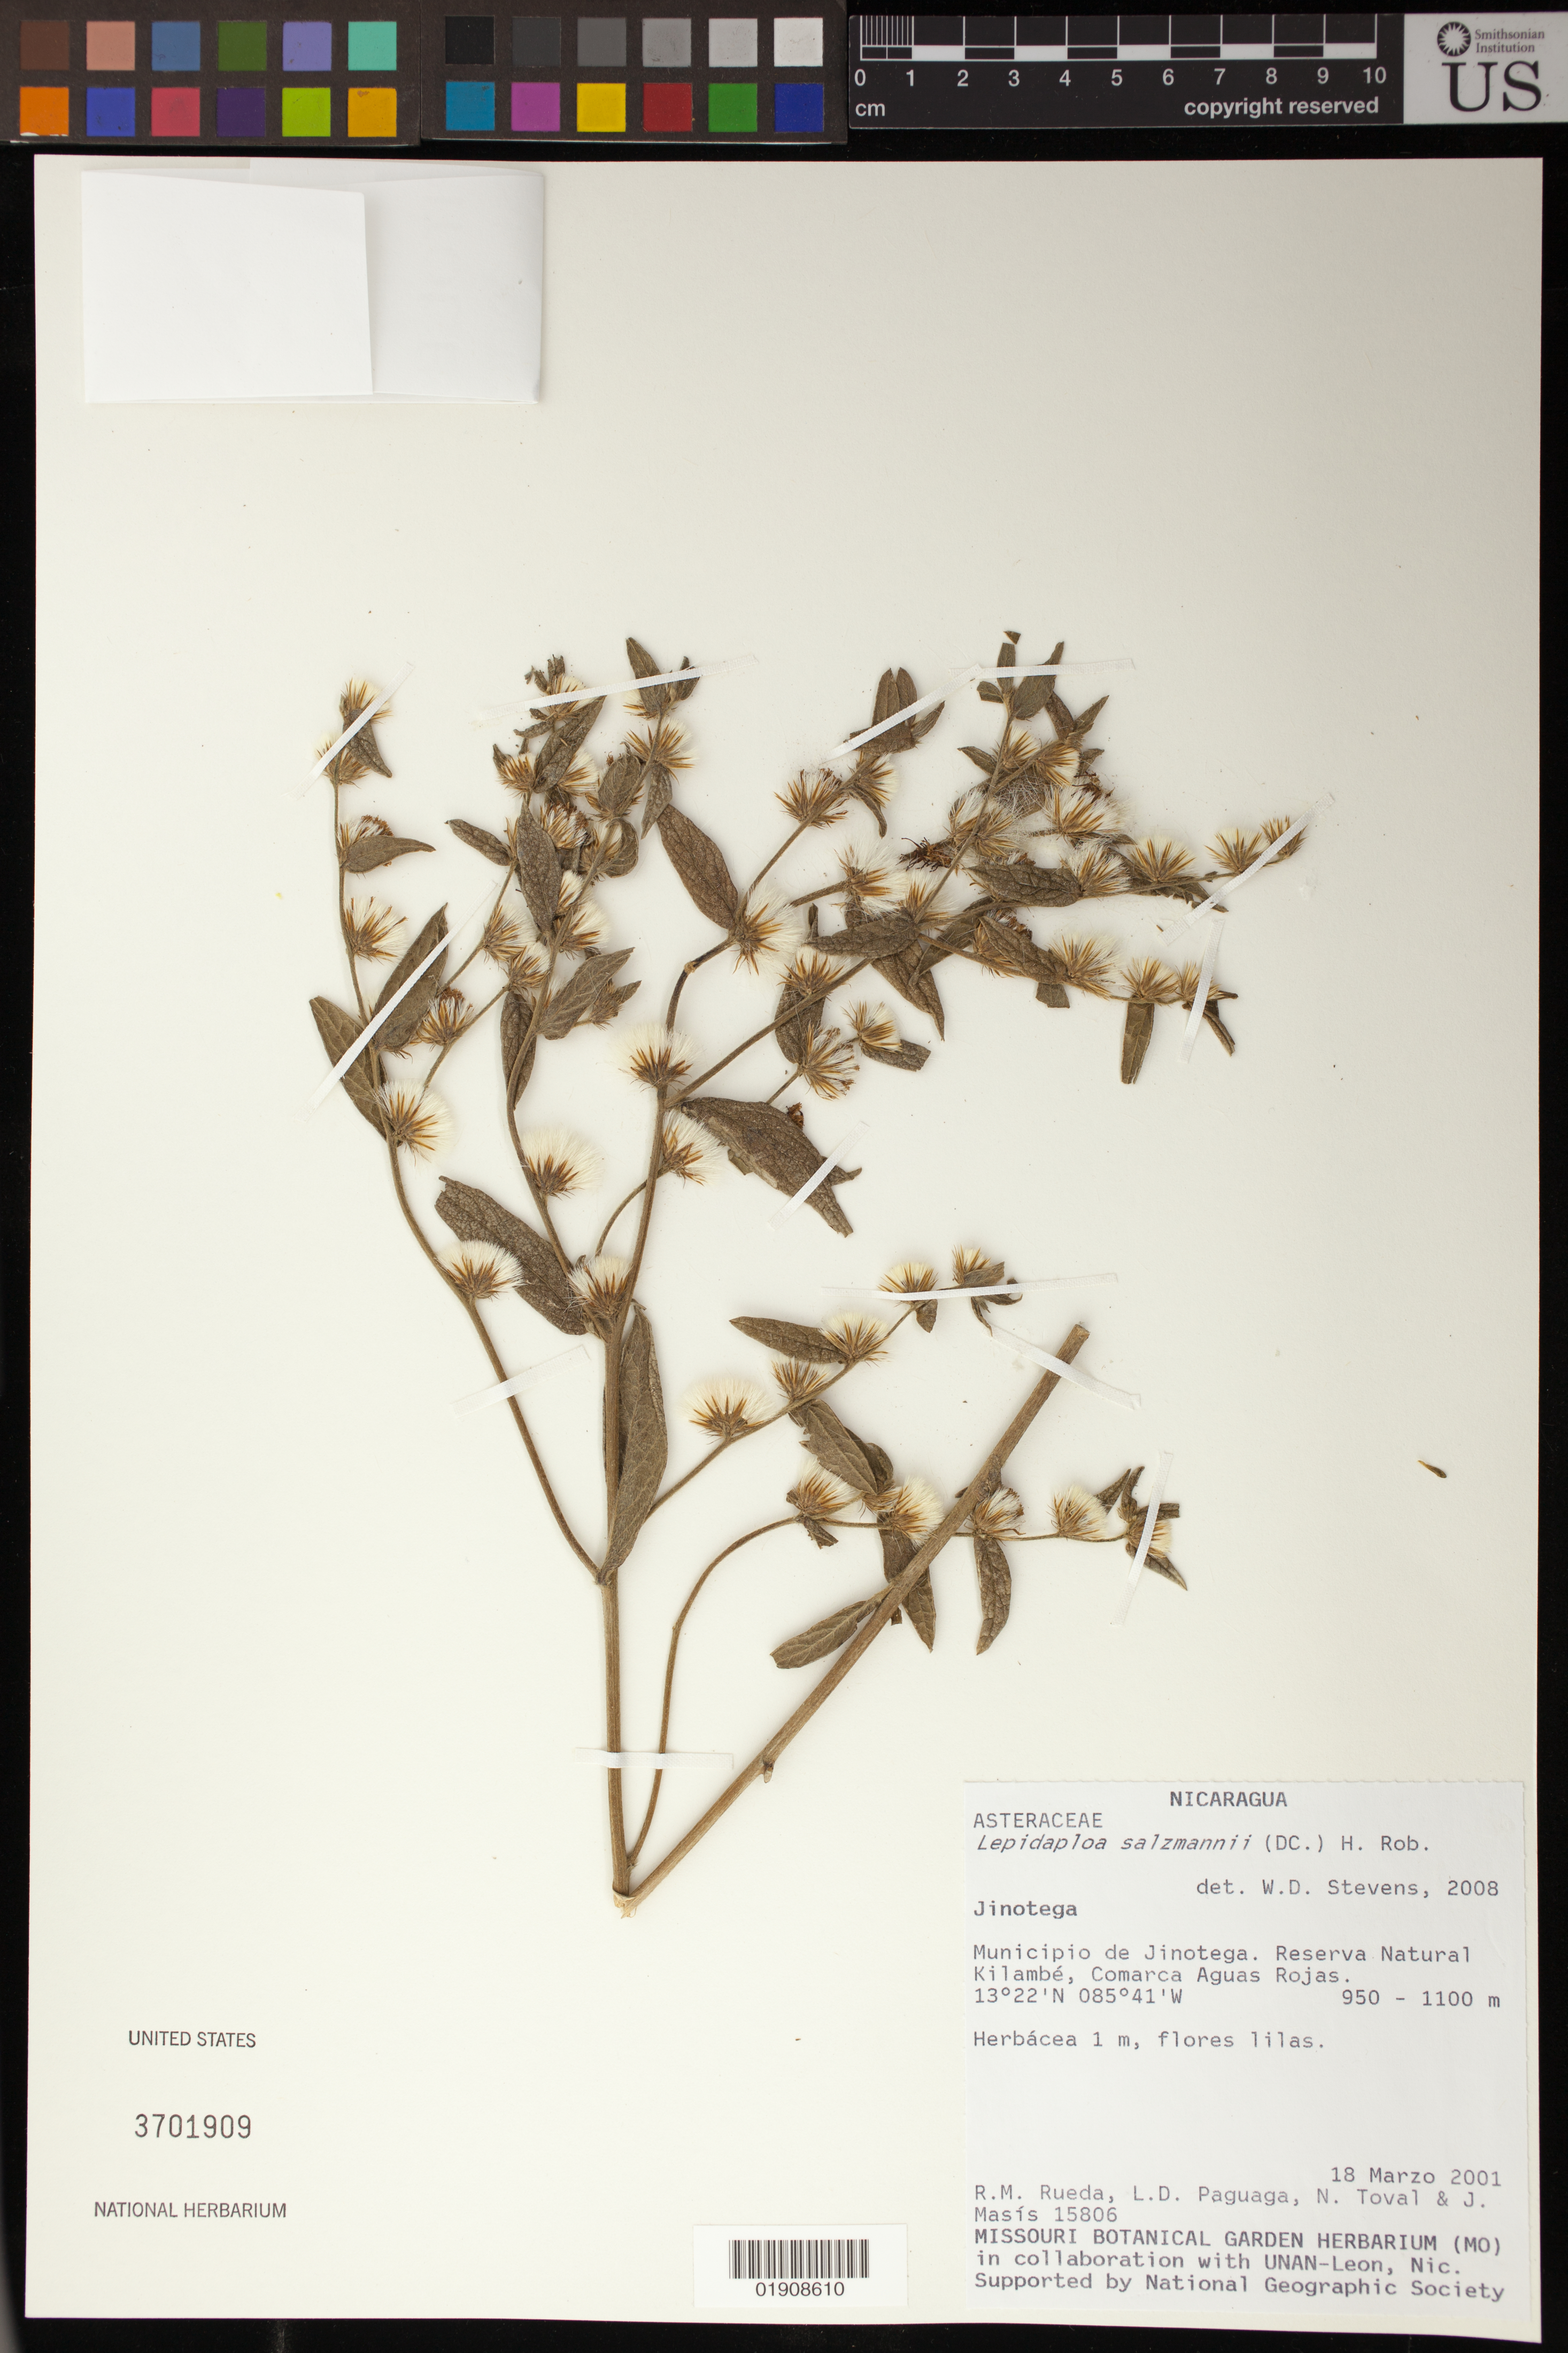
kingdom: Plantae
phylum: Tracheophyta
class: Magnoliopsida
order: Asterales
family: Asteraceae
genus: Lepidaploa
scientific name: Lepidaploa salzmannii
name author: (DC.) H. Rob.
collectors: R. Rueda, D. Paguaga, N. Toval & J. Masis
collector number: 15806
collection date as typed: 18 Mar 2001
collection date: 2001-03-18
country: Nicaragua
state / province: Jinotega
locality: Municipio de Jinotega. Reserva Natural Kilambe, Comarca Aguas Rojas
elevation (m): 950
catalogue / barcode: US 3701909